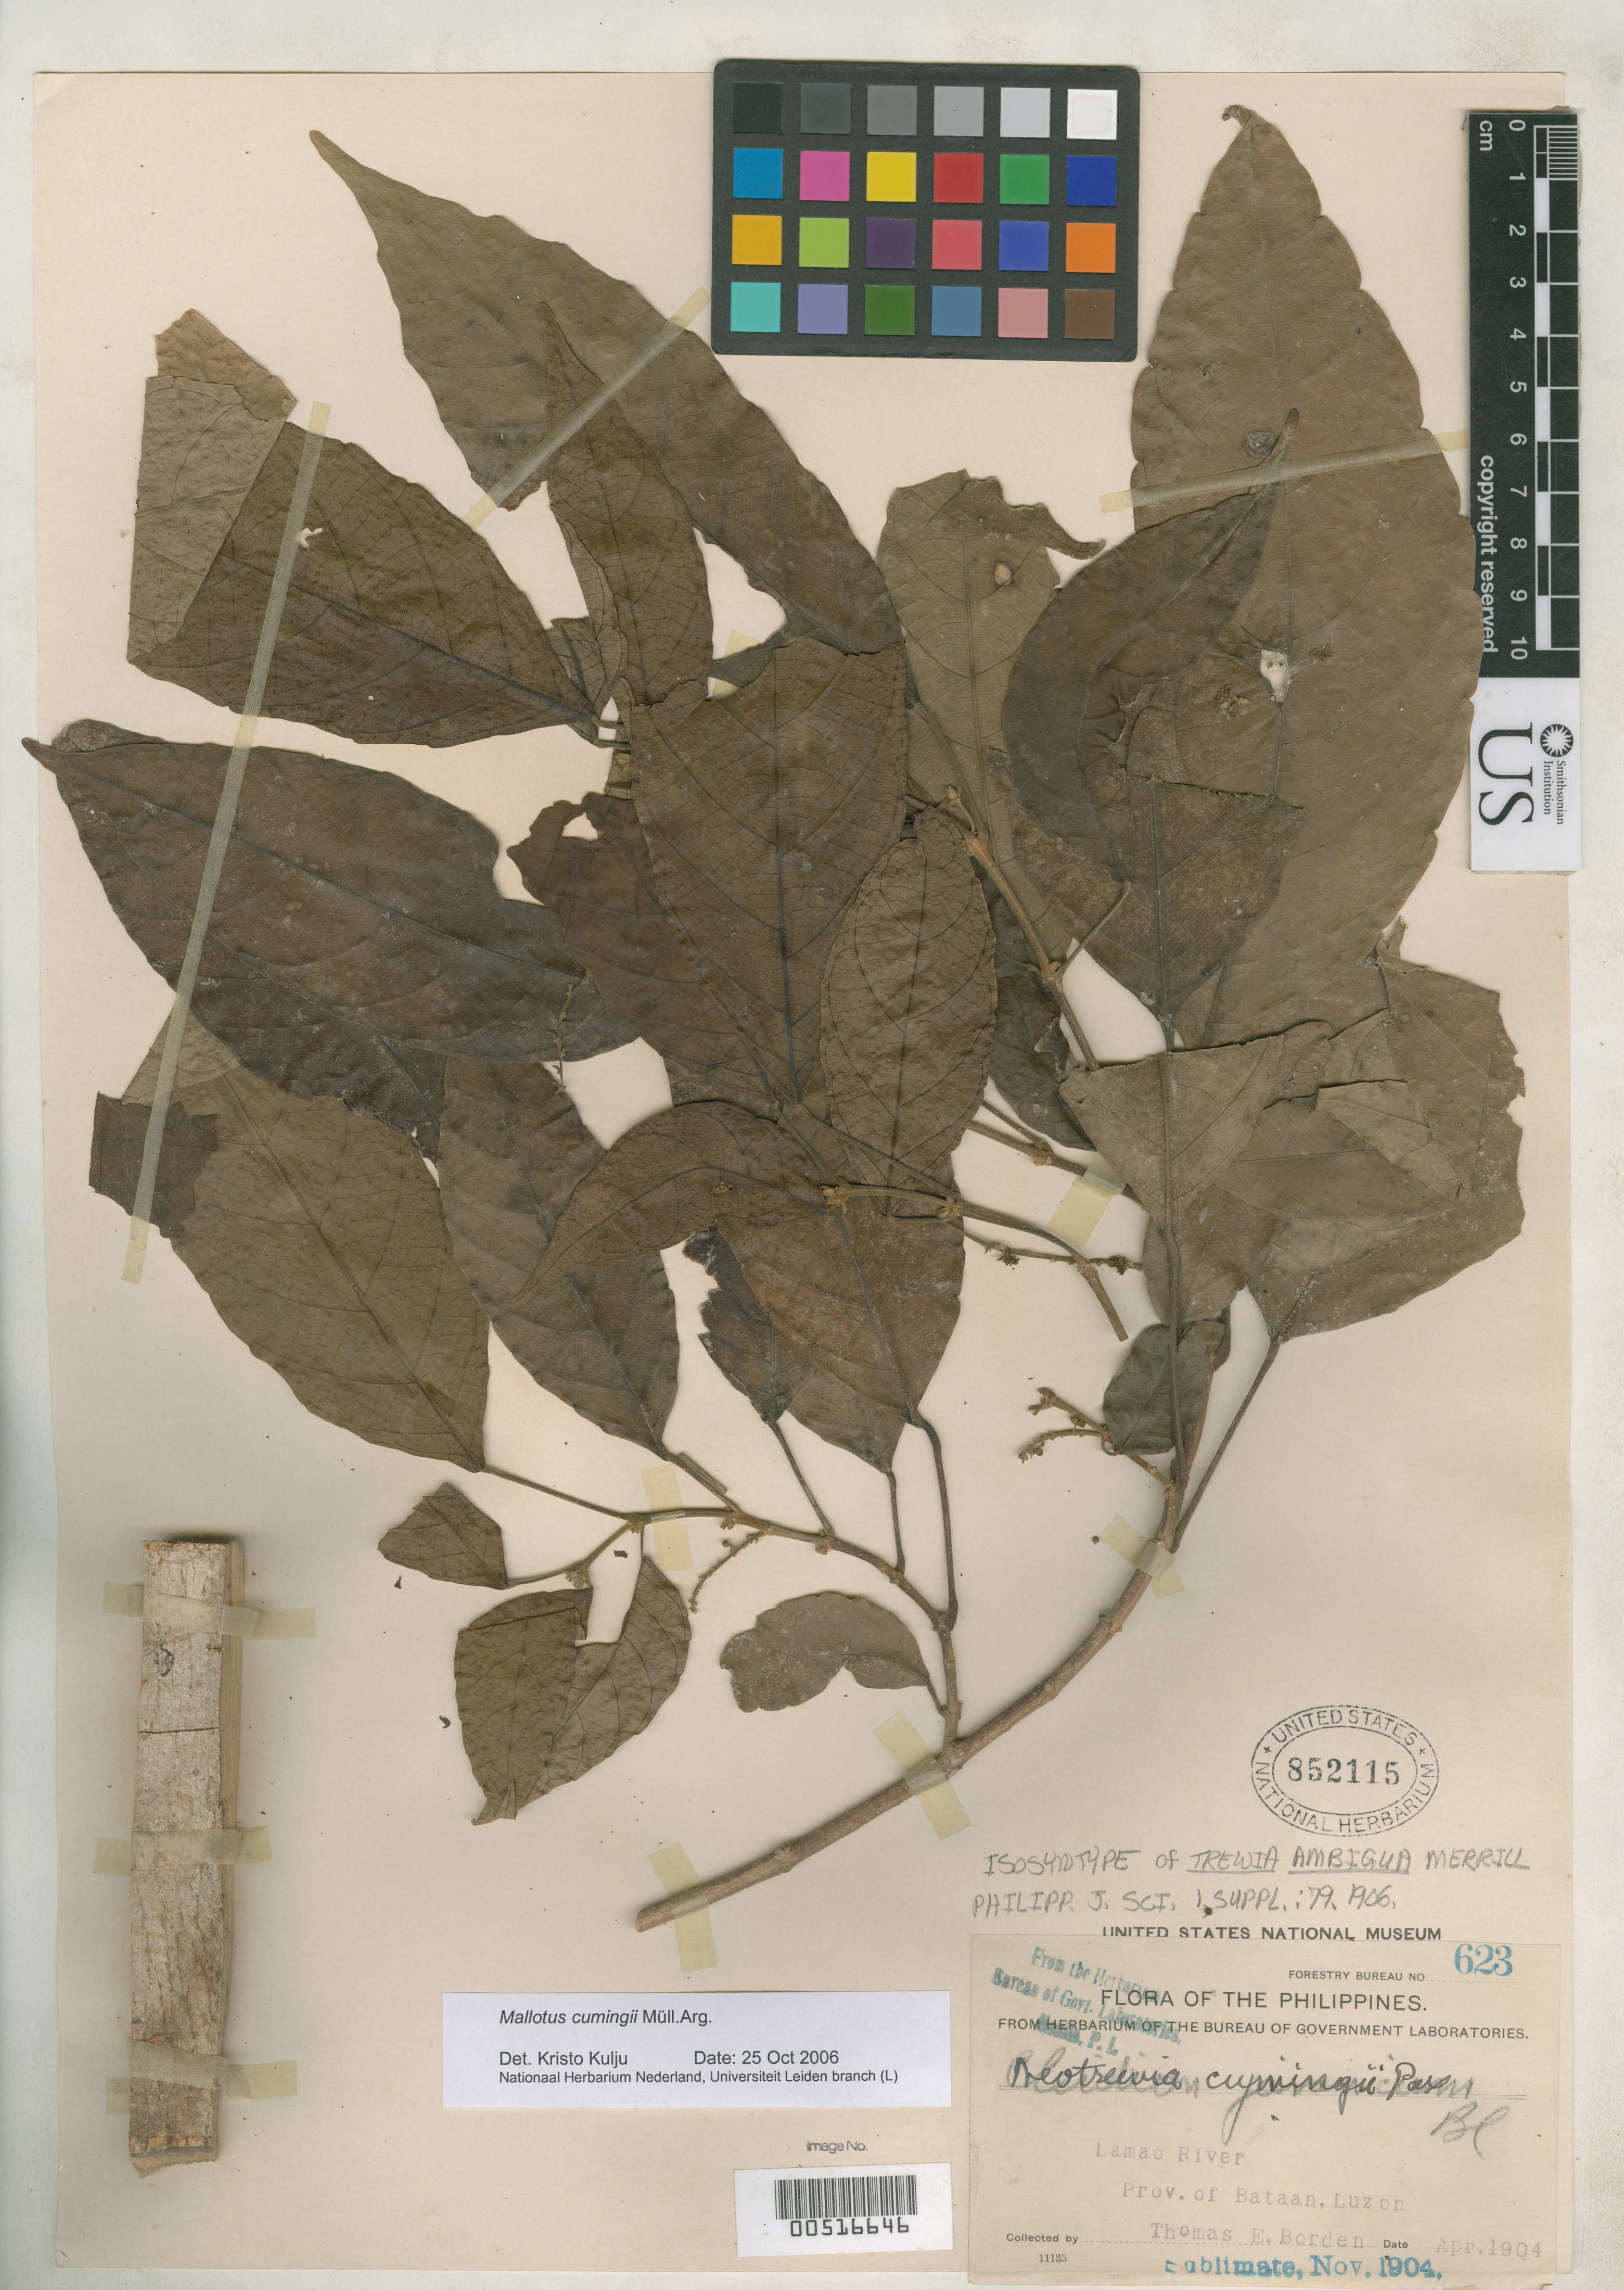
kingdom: Plantae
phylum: Tracheophyta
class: Magnoliopsida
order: Malpighiales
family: Euphorbiaceae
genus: Trewia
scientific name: Trewia ambigua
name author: Merr.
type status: Isosyntype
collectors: T. E. Borden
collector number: For. Bur. 623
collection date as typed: Apr 1904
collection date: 1904-04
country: Philippines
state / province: Central Luzon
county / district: Bataan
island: Luzon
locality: Lamao River, Mt Mariveles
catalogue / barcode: US 852115